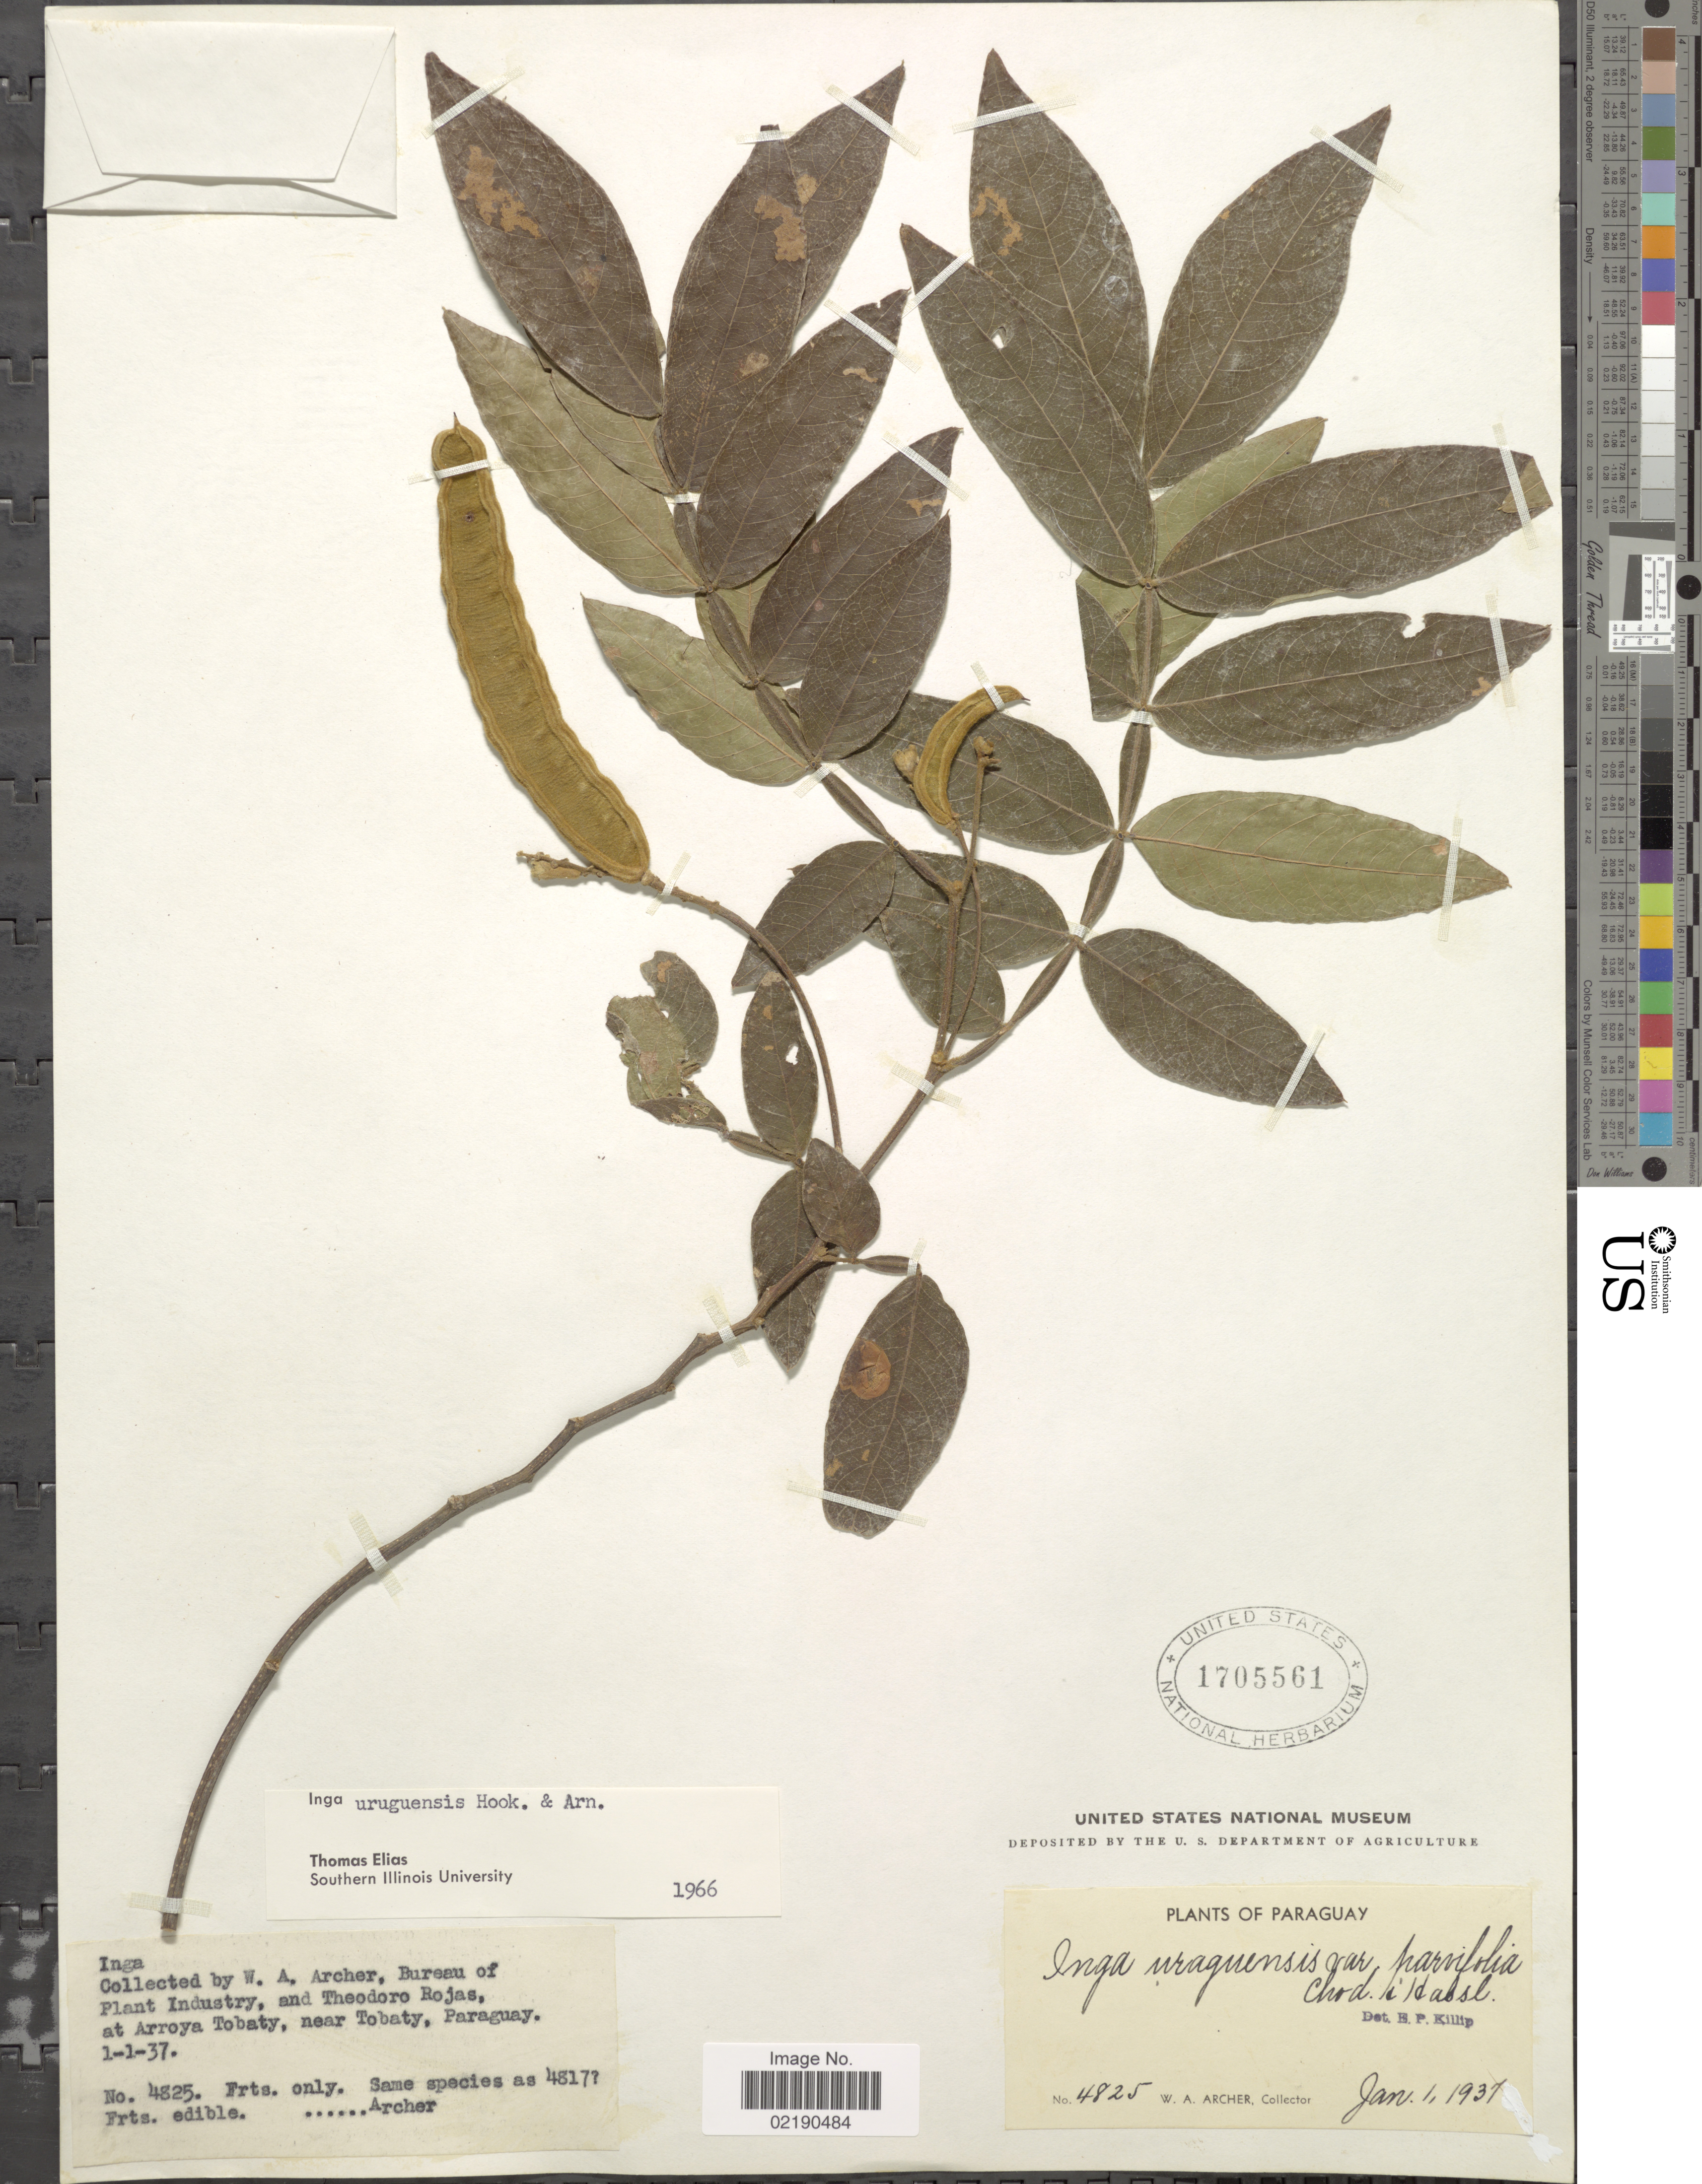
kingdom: Plantae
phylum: Tracheophyta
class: Magnoliopsida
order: Fabales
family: Fabaceae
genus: Inga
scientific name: Inga vera subsp. affinis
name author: (DC.) T.D. Penn.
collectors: W. A. Archer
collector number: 4825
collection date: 1937-01-01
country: Paraguay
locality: At Arroya Tobaty, near Tobaty, Paraguay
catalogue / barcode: US 1705561